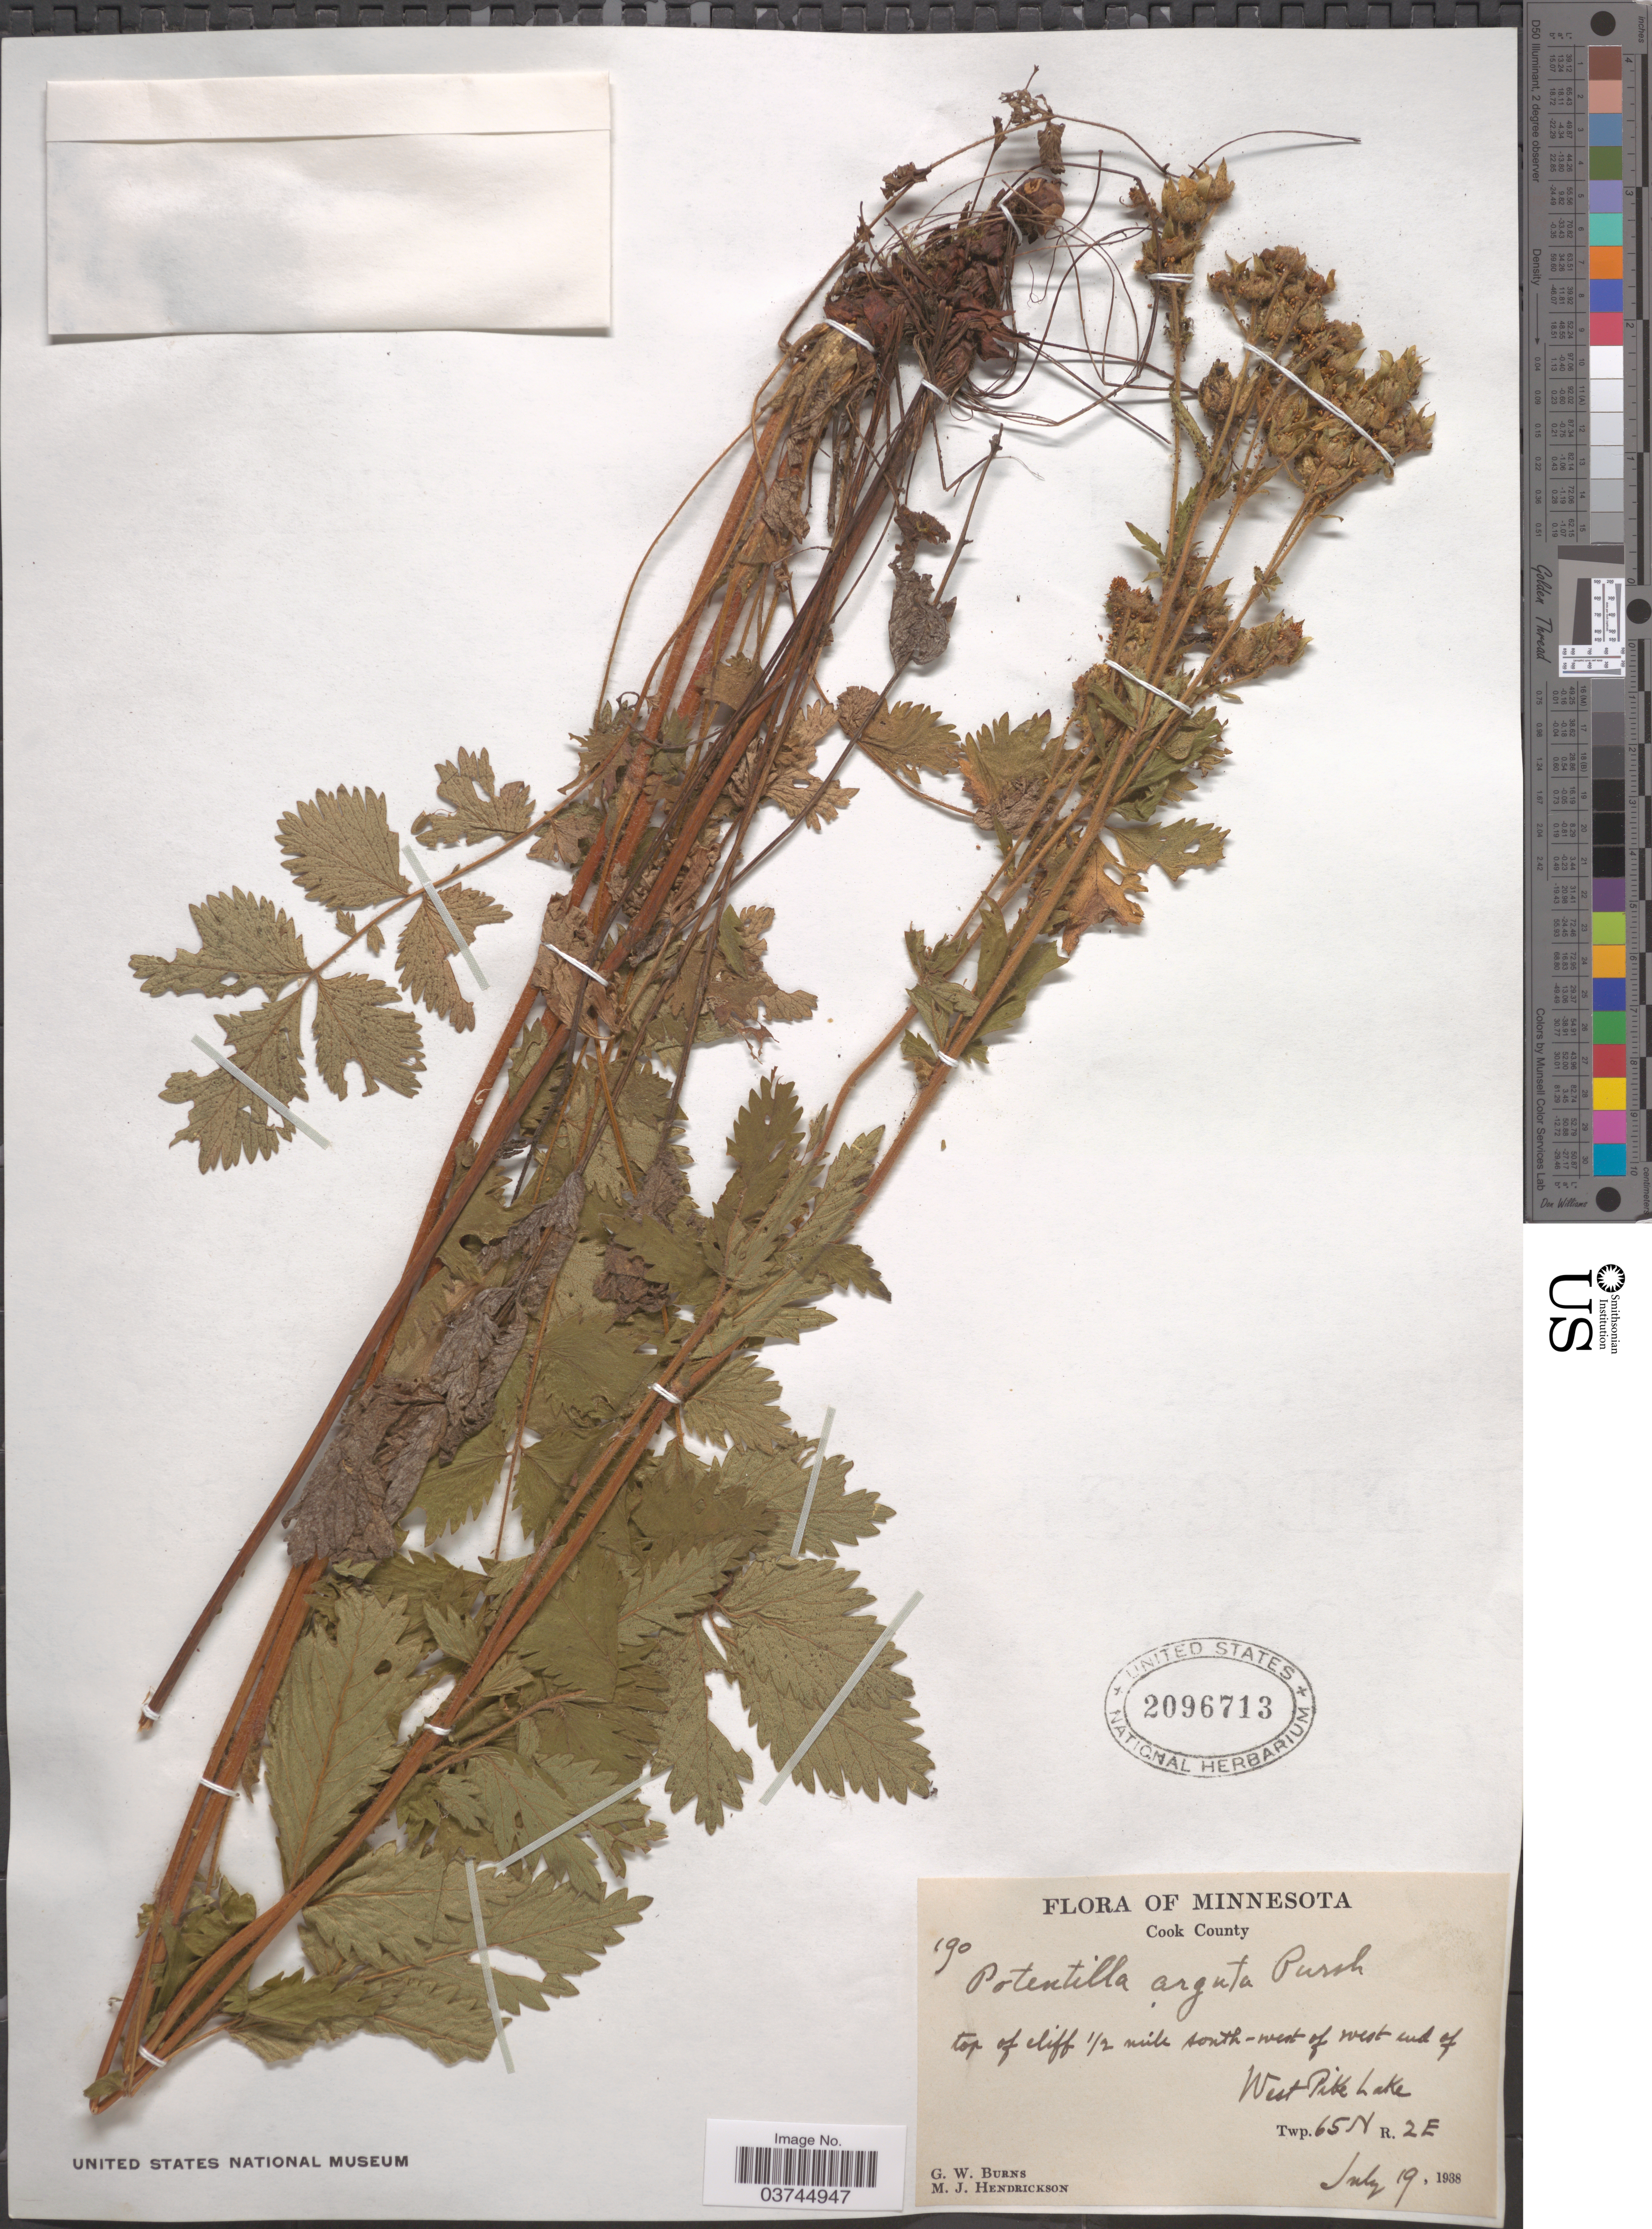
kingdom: Plantae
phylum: Tracheophyta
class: Magnoliopsida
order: Rosales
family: Rosaceae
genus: Drymocallis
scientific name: Drymocallis arguta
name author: (Pursh) Rydb.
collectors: G. Burns & M. Hendrickson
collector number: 190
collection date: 1938-07-19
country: United States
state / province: Minnesota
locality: Cook County. Top of cliff ½ mile south-west of west end of West Pike Lake. Twp. 65N R.2E.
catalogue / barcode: US 2096713